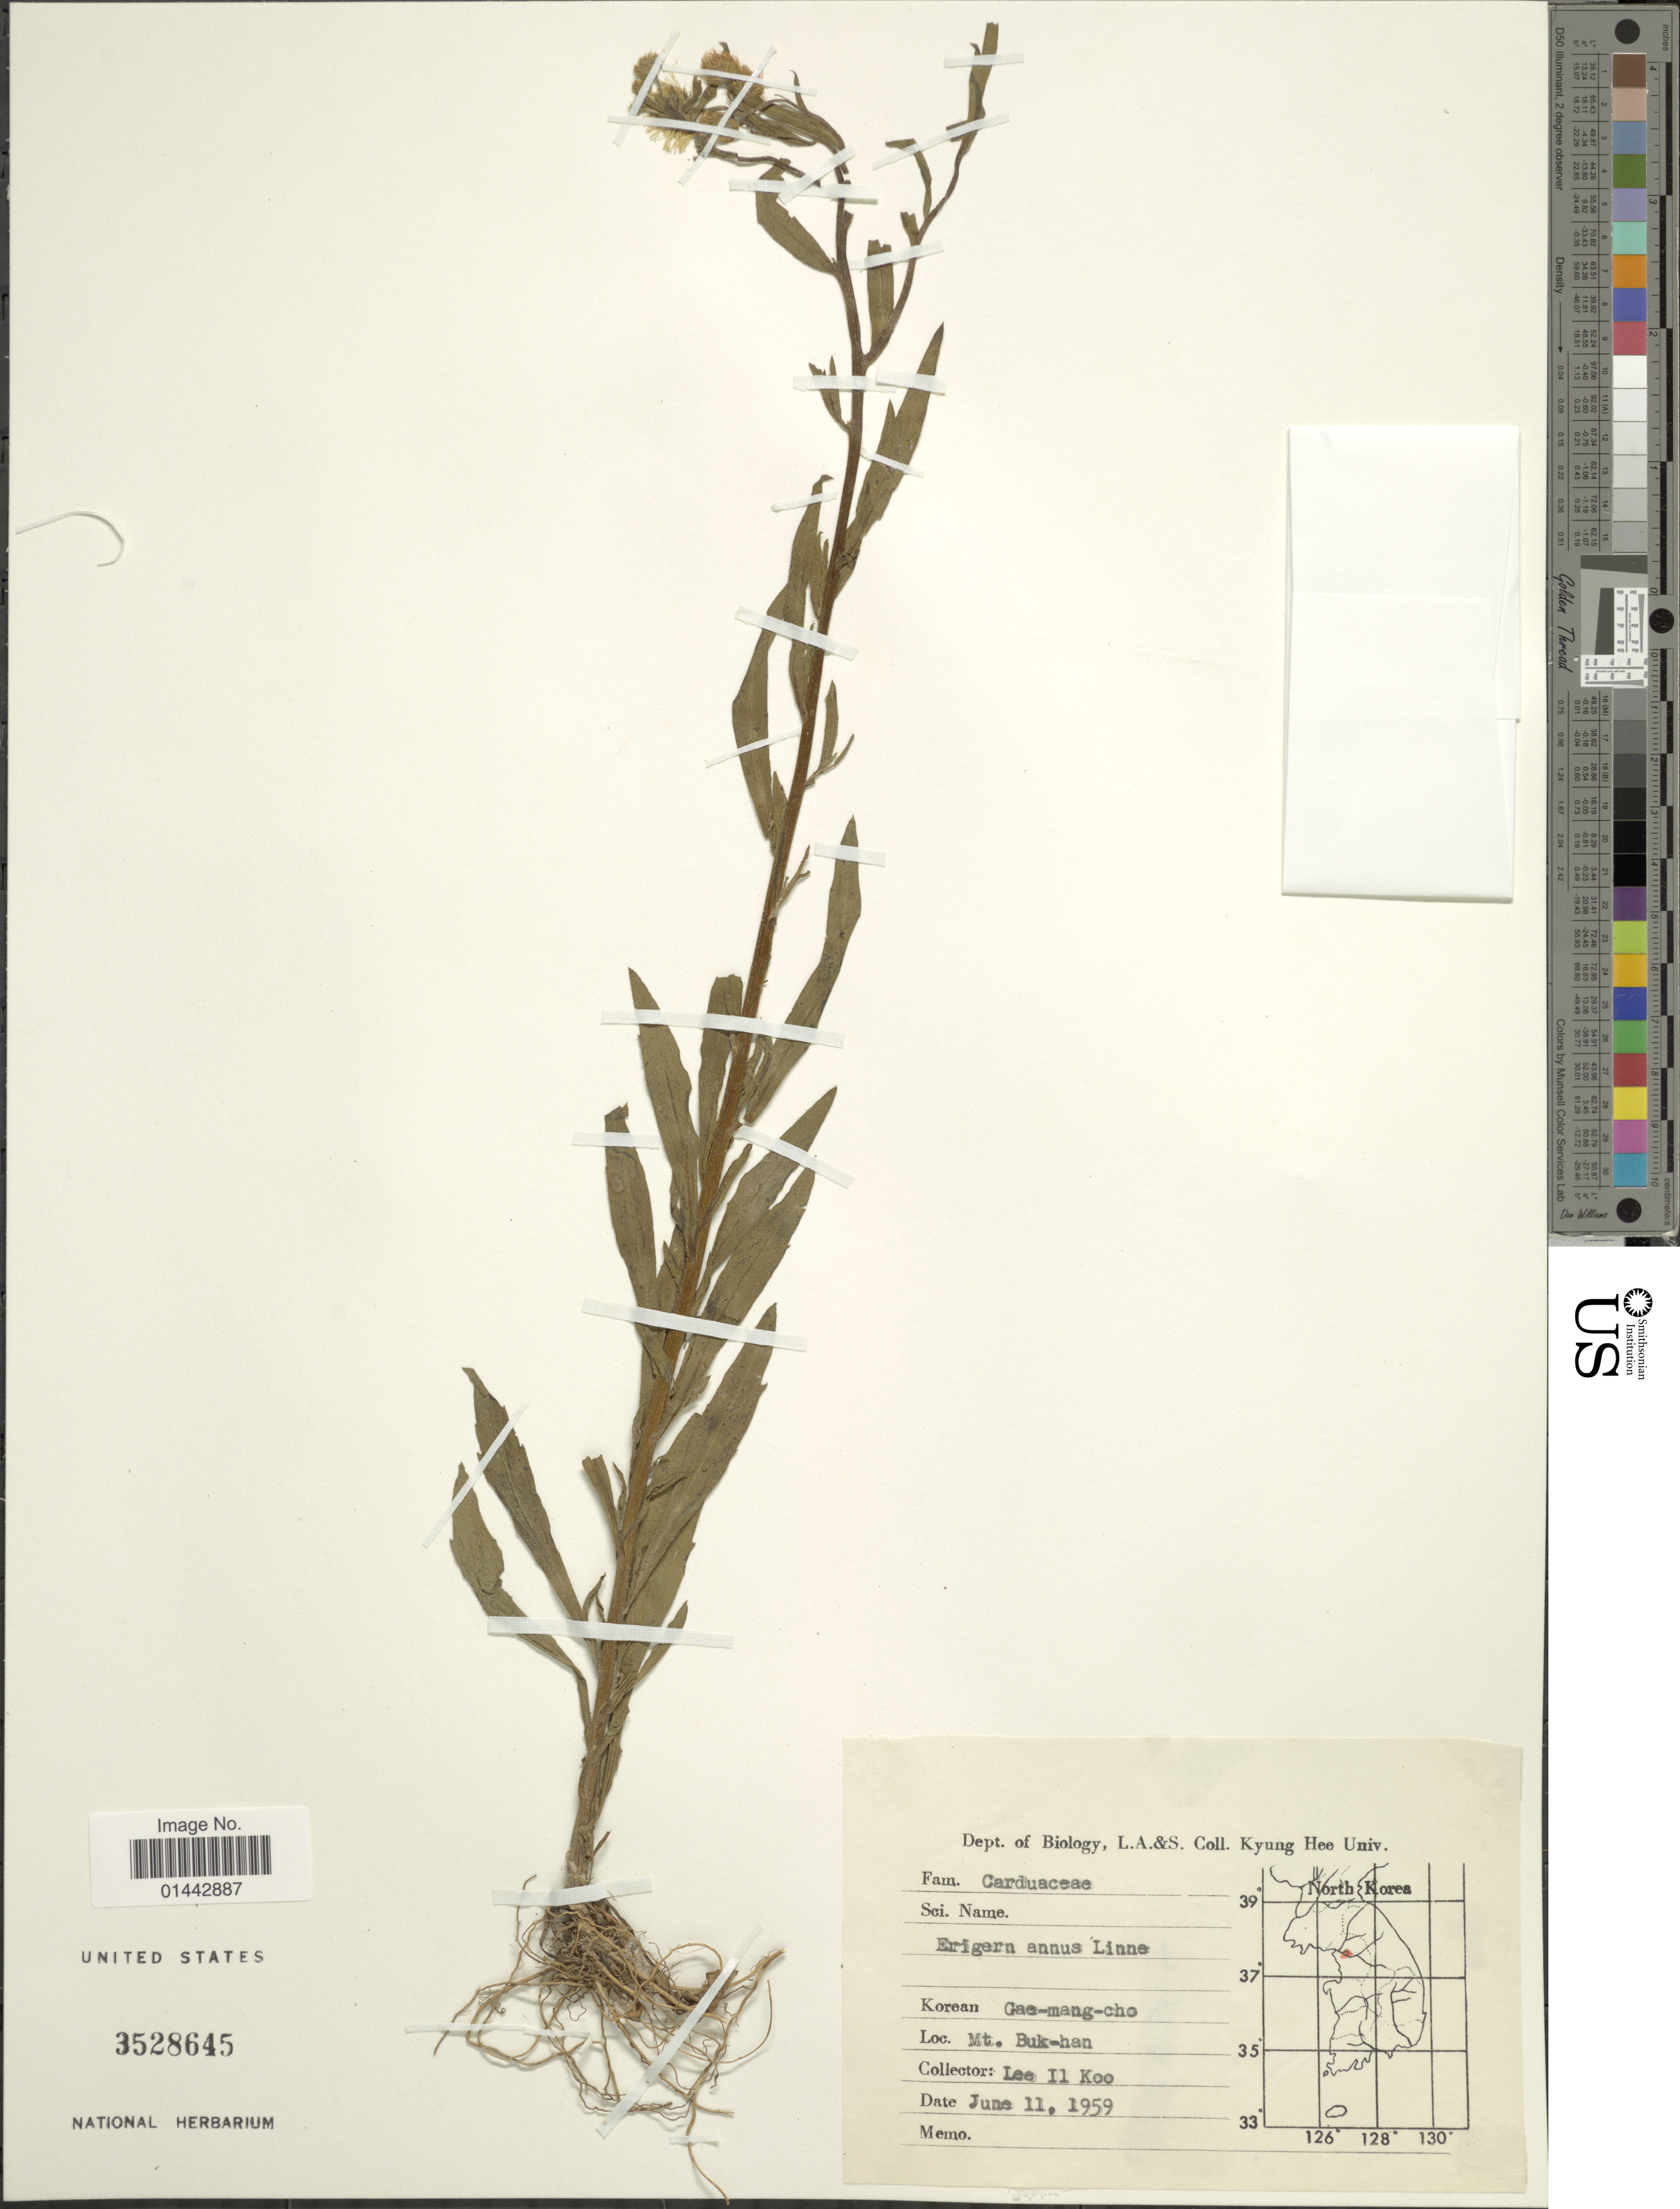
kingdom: Plantae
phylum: Tracheophyta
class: Magnoliopsida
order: Asterales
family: Asteraceae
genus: Erigeron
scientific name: Erigeron annuus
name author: (L.) Pers.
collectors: I. Lee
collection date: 1959-06-11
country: South Korea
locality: Mt. Buk-han.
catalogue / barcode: US 3528645